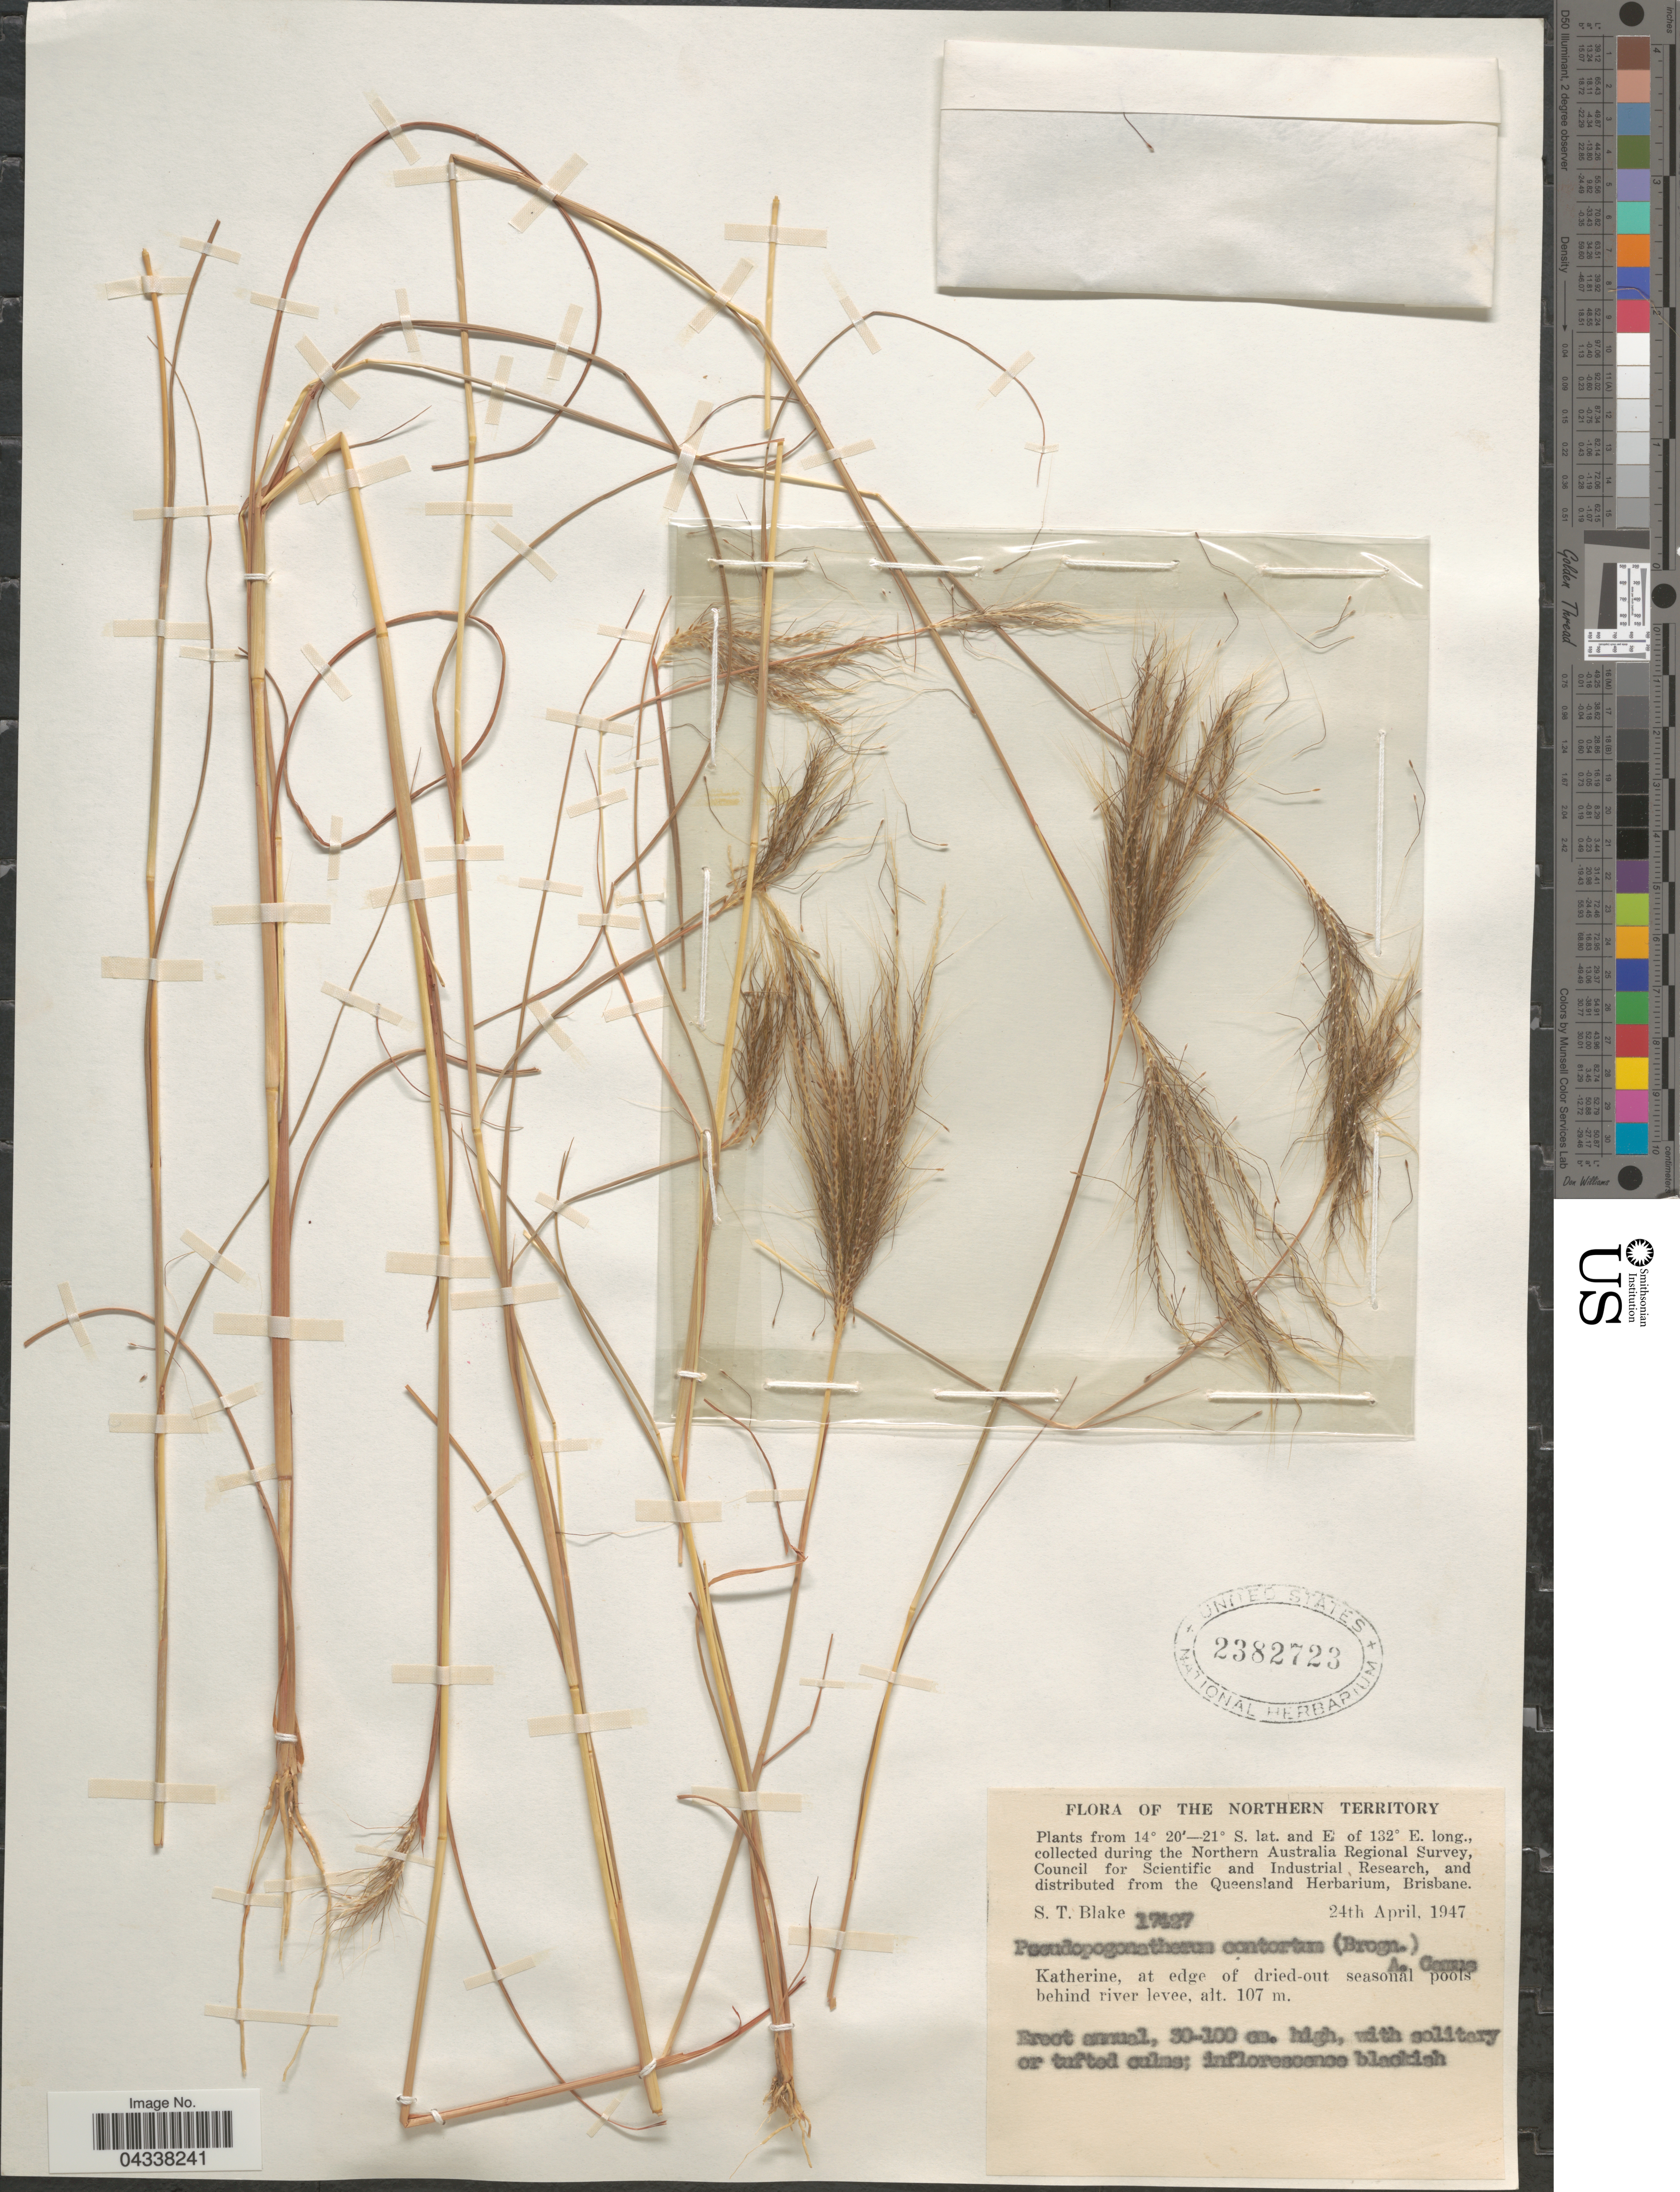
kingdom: Plantae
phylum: Tracheophyta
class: Liliopsida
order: Poales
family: Poaceae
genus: Pseudopogonatherum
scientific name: Pseudopogonatherum contortum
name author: A. Camus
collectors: S. T. Blake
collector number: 17427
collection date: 1947-04-24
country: Australia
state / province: Northern Territory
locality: The Northern Australia Regional Survey. Katherine, at edge of dried-out seasonal pools behind river.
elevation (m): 107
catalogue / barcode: US 2382723